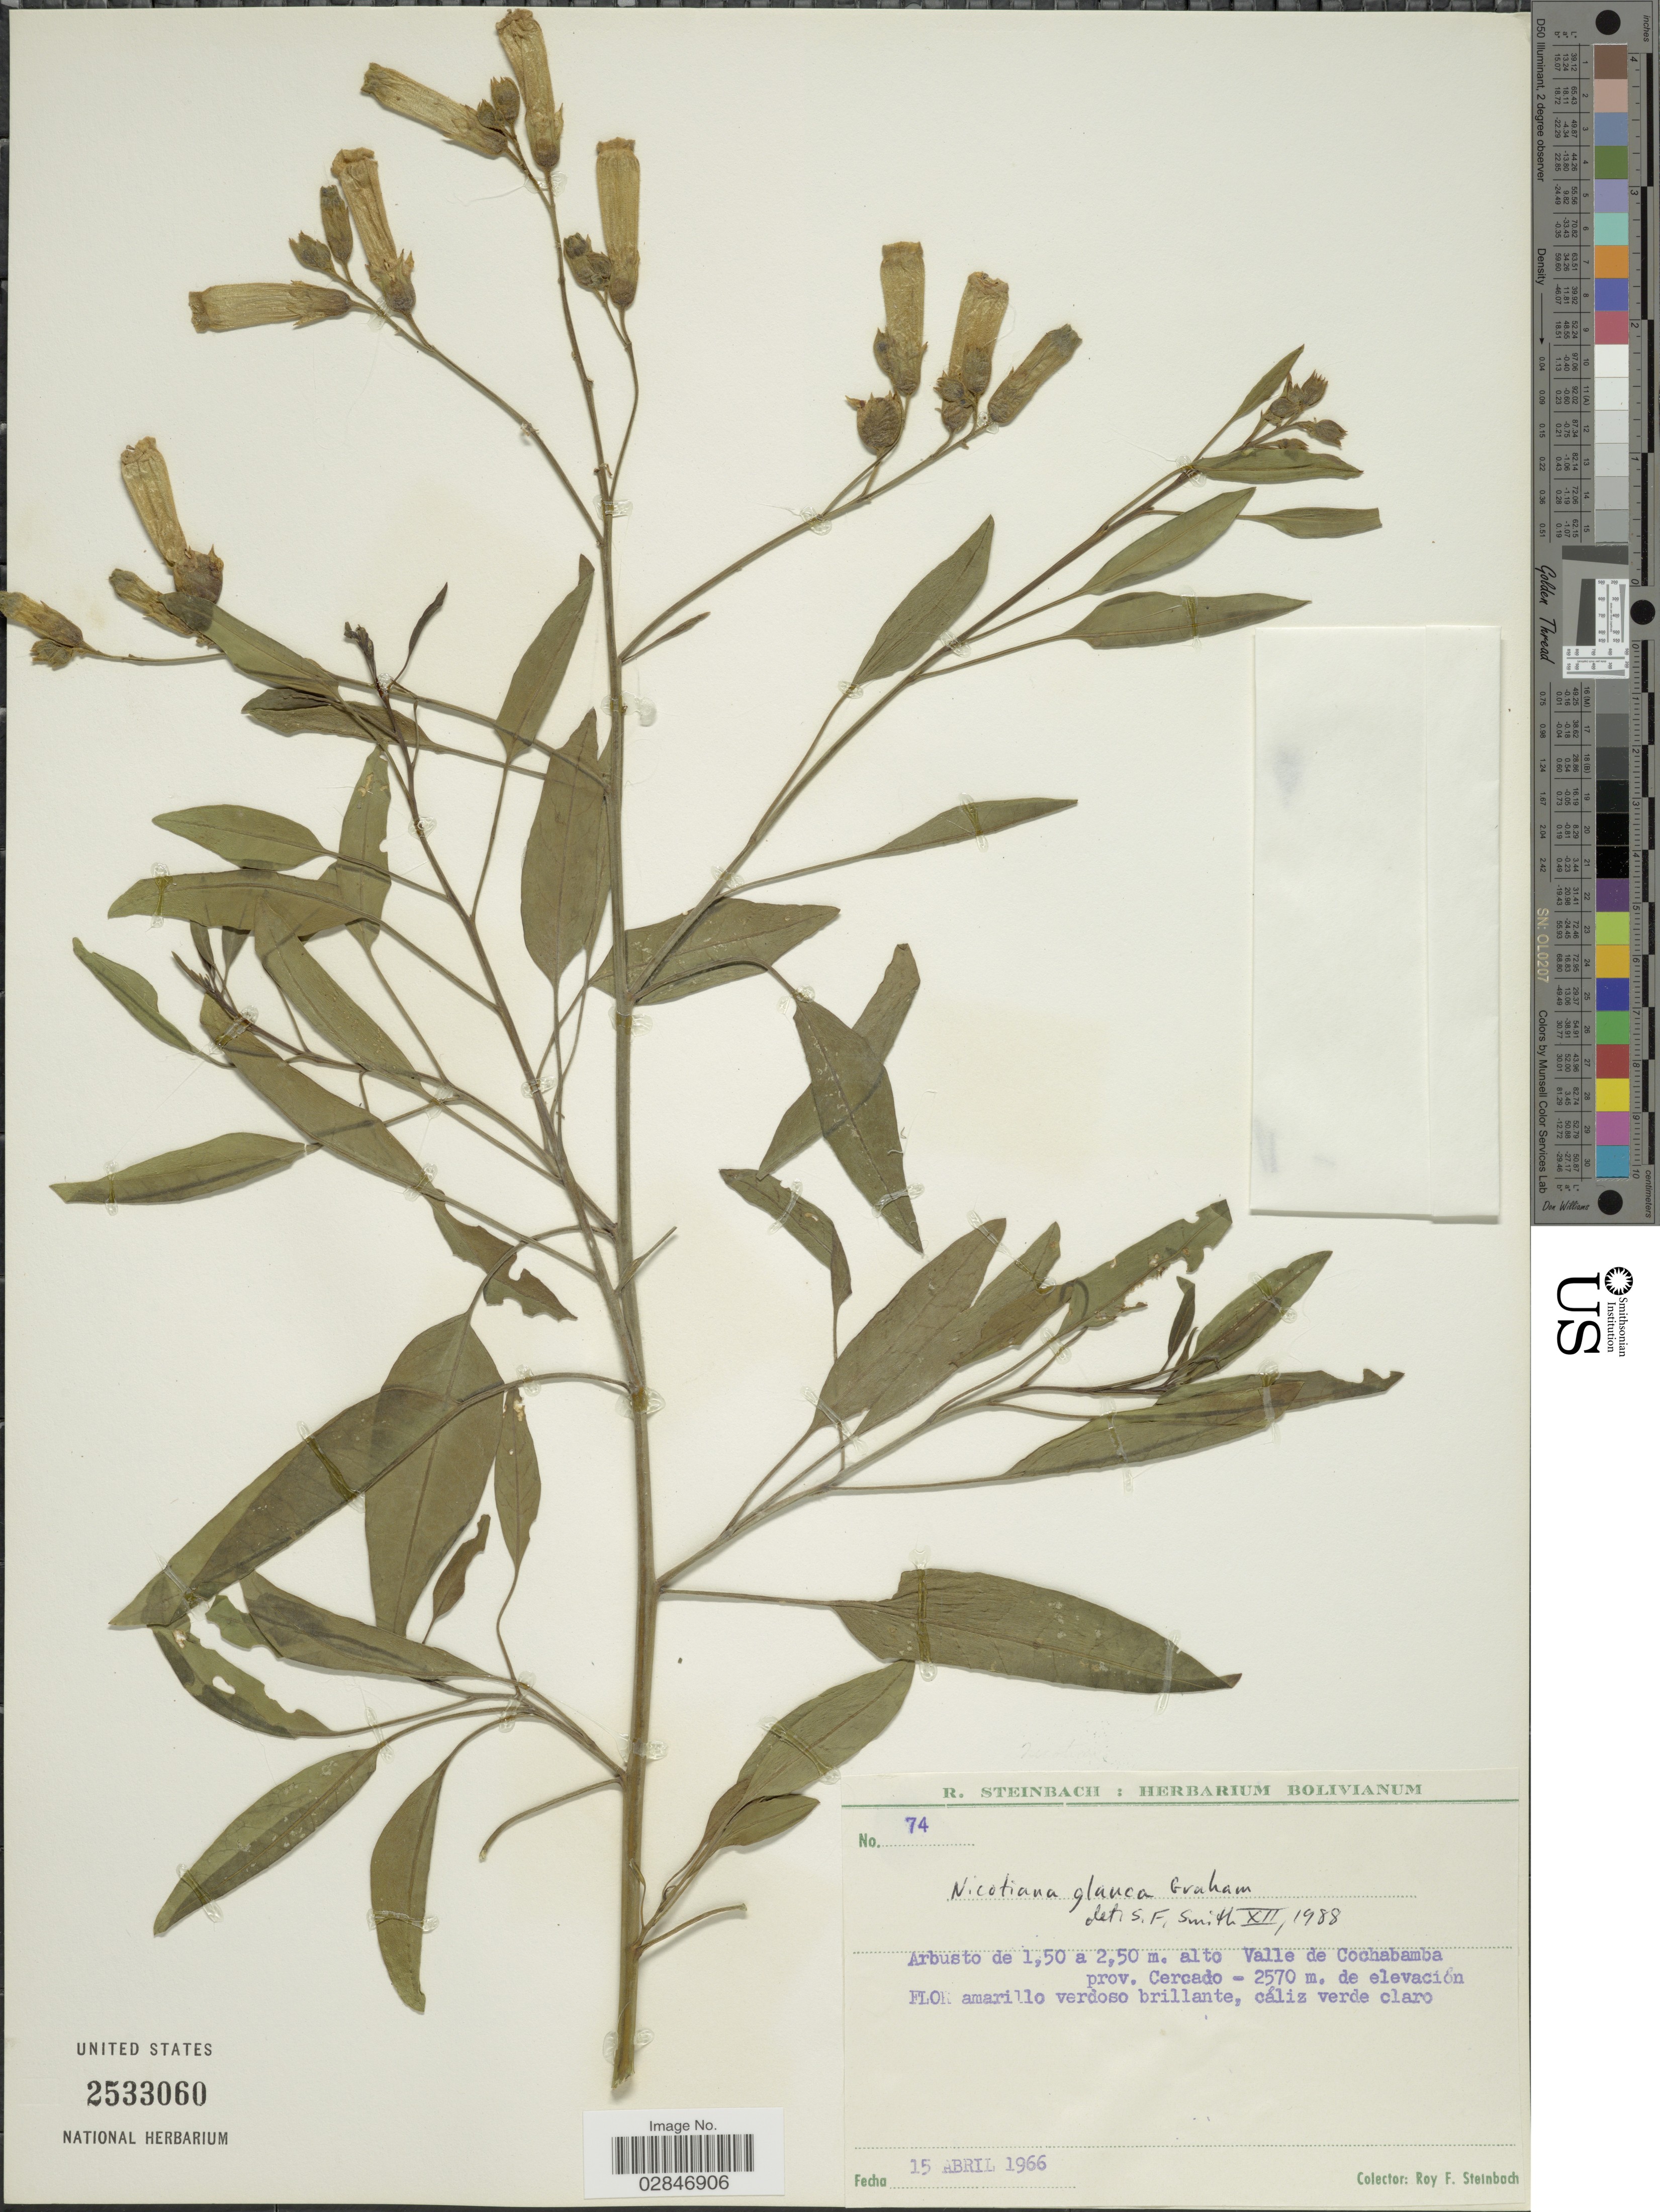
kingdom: Plantae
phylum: Tracheophyta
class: Magnoliopsida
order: Solanales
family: Solanaceae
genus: Nicotiana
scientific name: Nicotiana glauca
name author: Graham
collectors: R. F. Steinbach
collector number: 74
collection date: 1966-04-15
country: Bolivia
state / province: Cochabamba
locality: Valle de Cochabamba, prov. Cercado.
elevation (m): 2570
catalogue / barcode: US 2533060